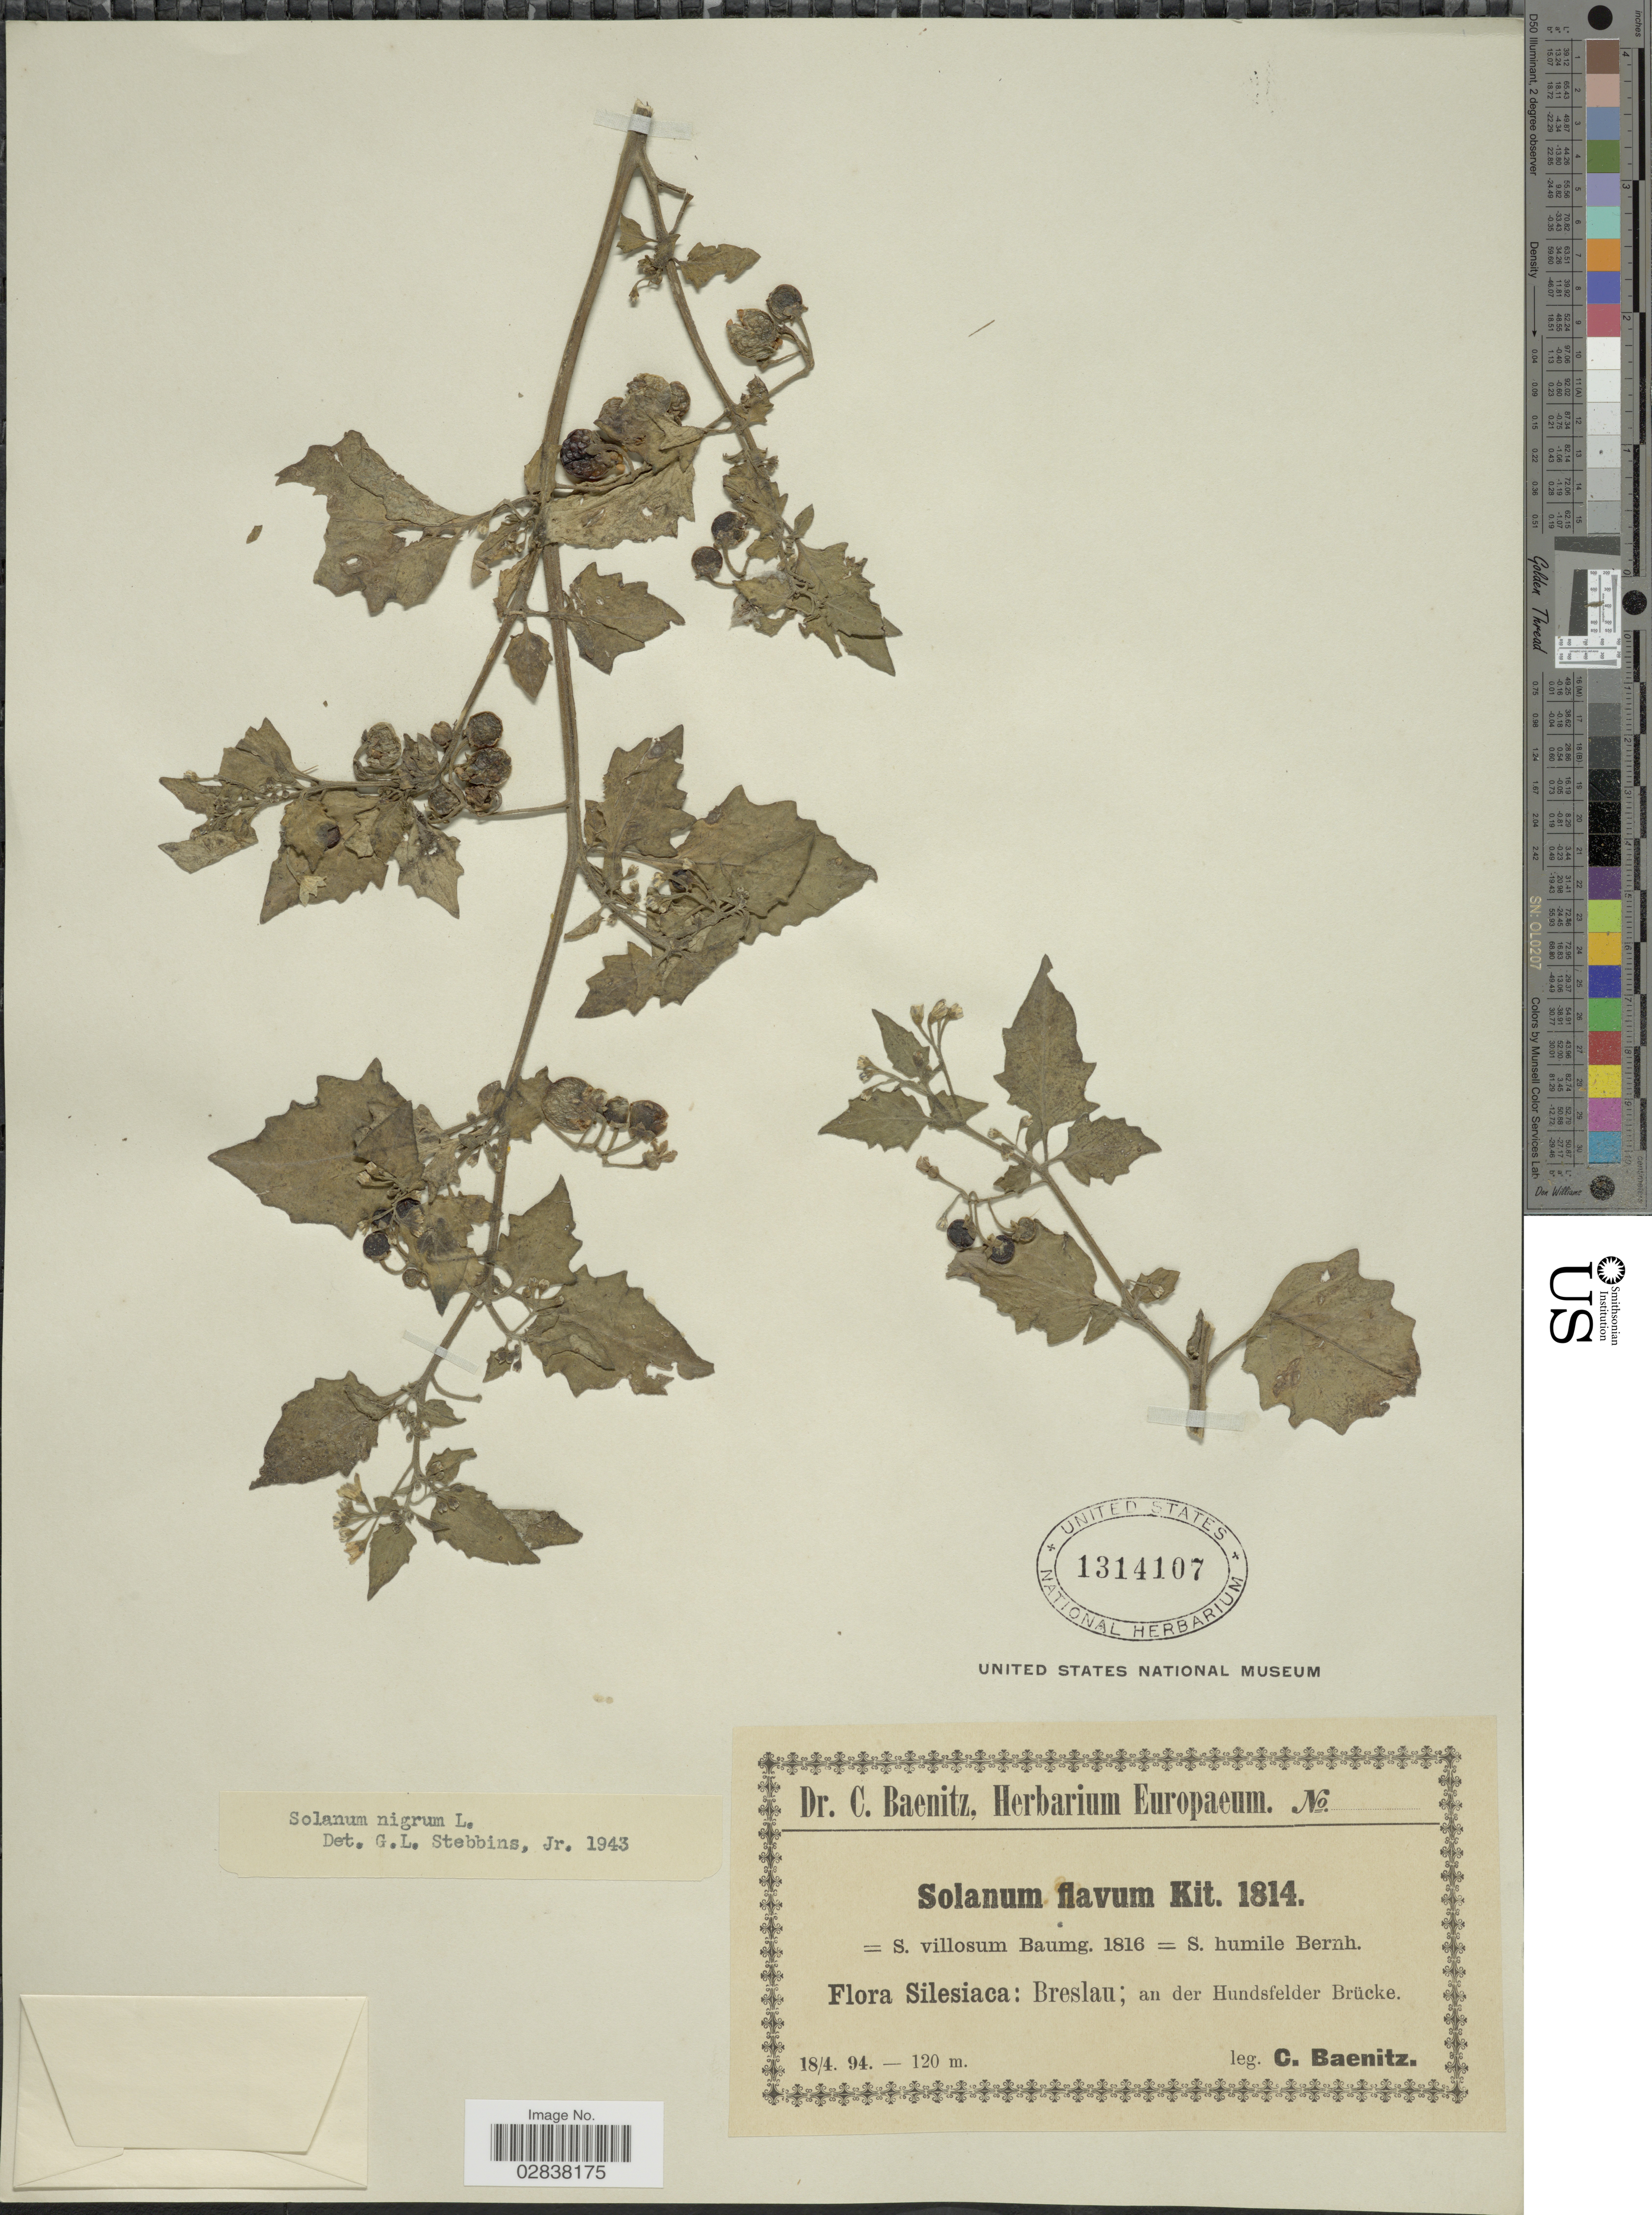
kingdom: Plantae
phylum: Tracheophyta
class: Magnoliopsida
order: Solanales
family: Solanaceae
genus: Solanum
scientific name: Solanum nigrum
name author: L.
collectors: C. G. Baenitz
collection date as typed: Transcribed d/m/y: 18/4/94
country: Poland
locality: Silesiaca, Breslau, au der Hundsfelder Brücke.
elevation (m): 120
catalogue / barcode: US 1314107